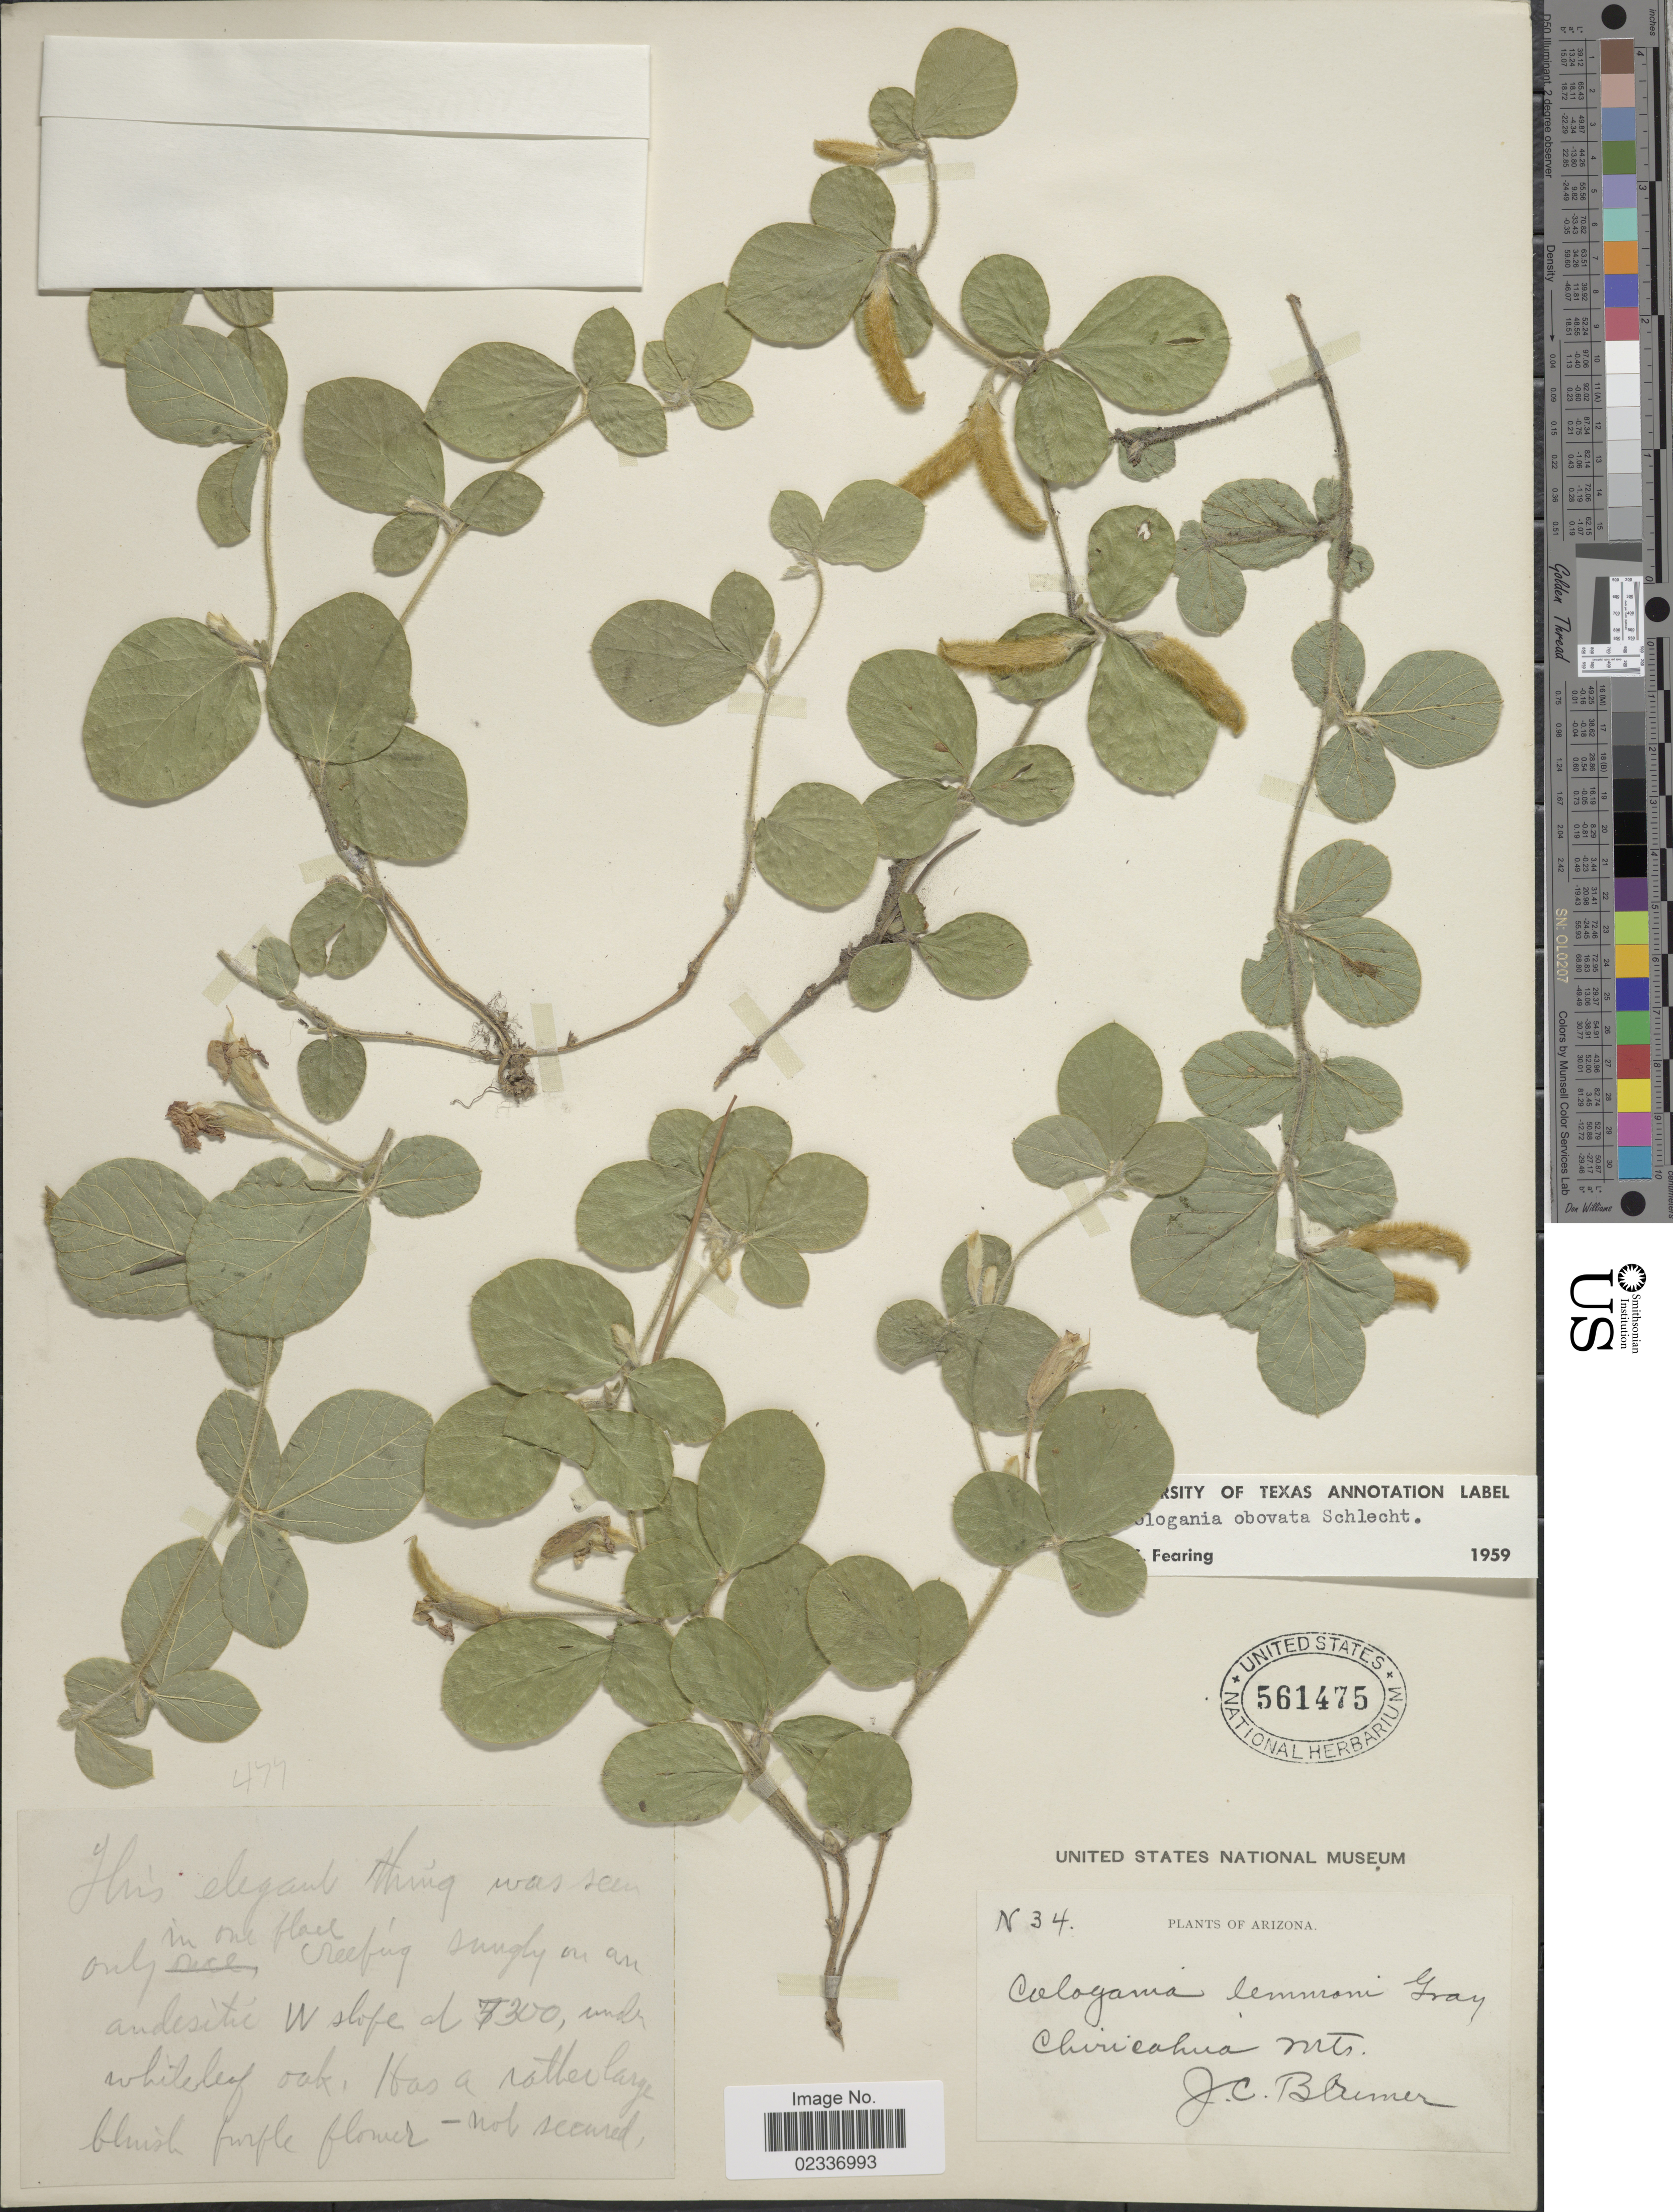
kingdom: Plantae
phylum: Tracheophyta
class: Magnoliopsida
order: Fabales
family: Fabaceae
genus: Cologania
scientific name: Cologania obovata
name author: Schltdl.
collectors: J. C. Blumer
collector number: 34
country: United States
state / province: Arizona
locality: Chiricahua Mts. W slope under white leaf oak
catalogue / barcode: US 561475